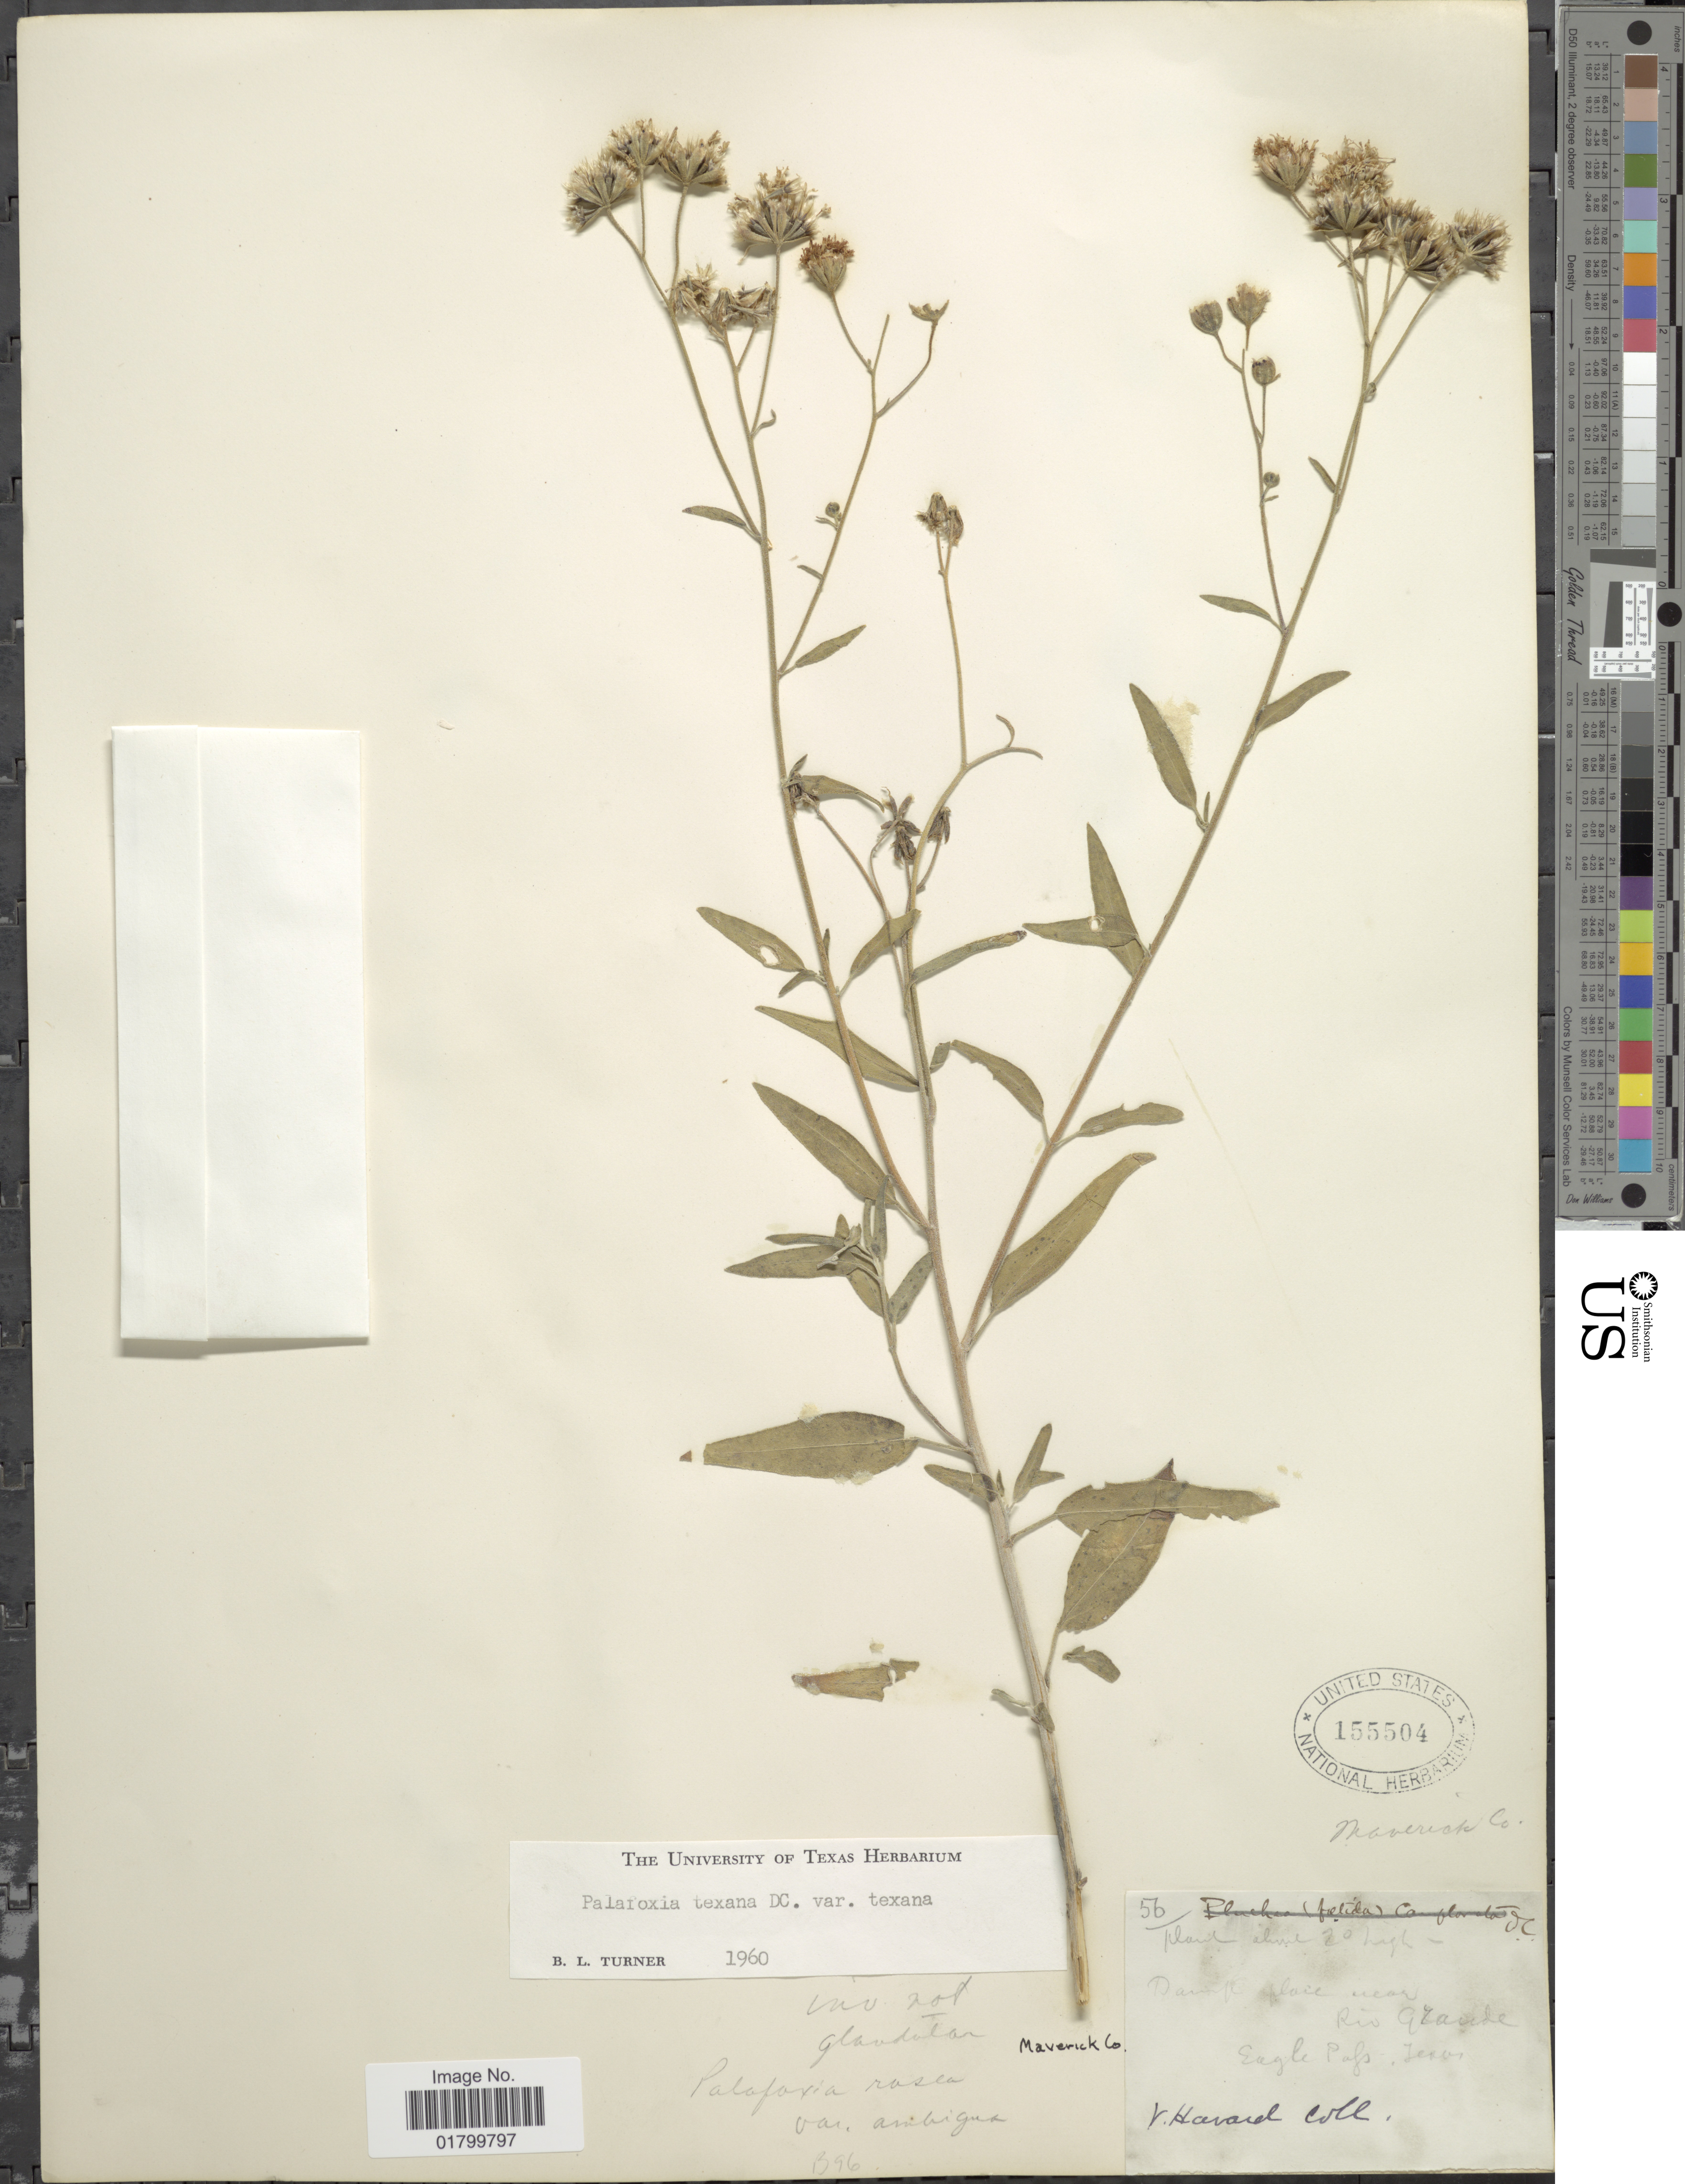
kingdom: Plantae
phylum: Tracheophyta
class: Magnoliopsida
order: Asterales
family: Asteraceae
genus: Palafoxia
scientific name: Palafoxia texana var. texana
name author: DC.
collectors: V. Havard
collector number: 56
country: United States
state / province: Texas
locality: Damp place near Rio Grande, Eagle Pafs, Texas, Maverick Co.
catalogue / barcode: US 155504